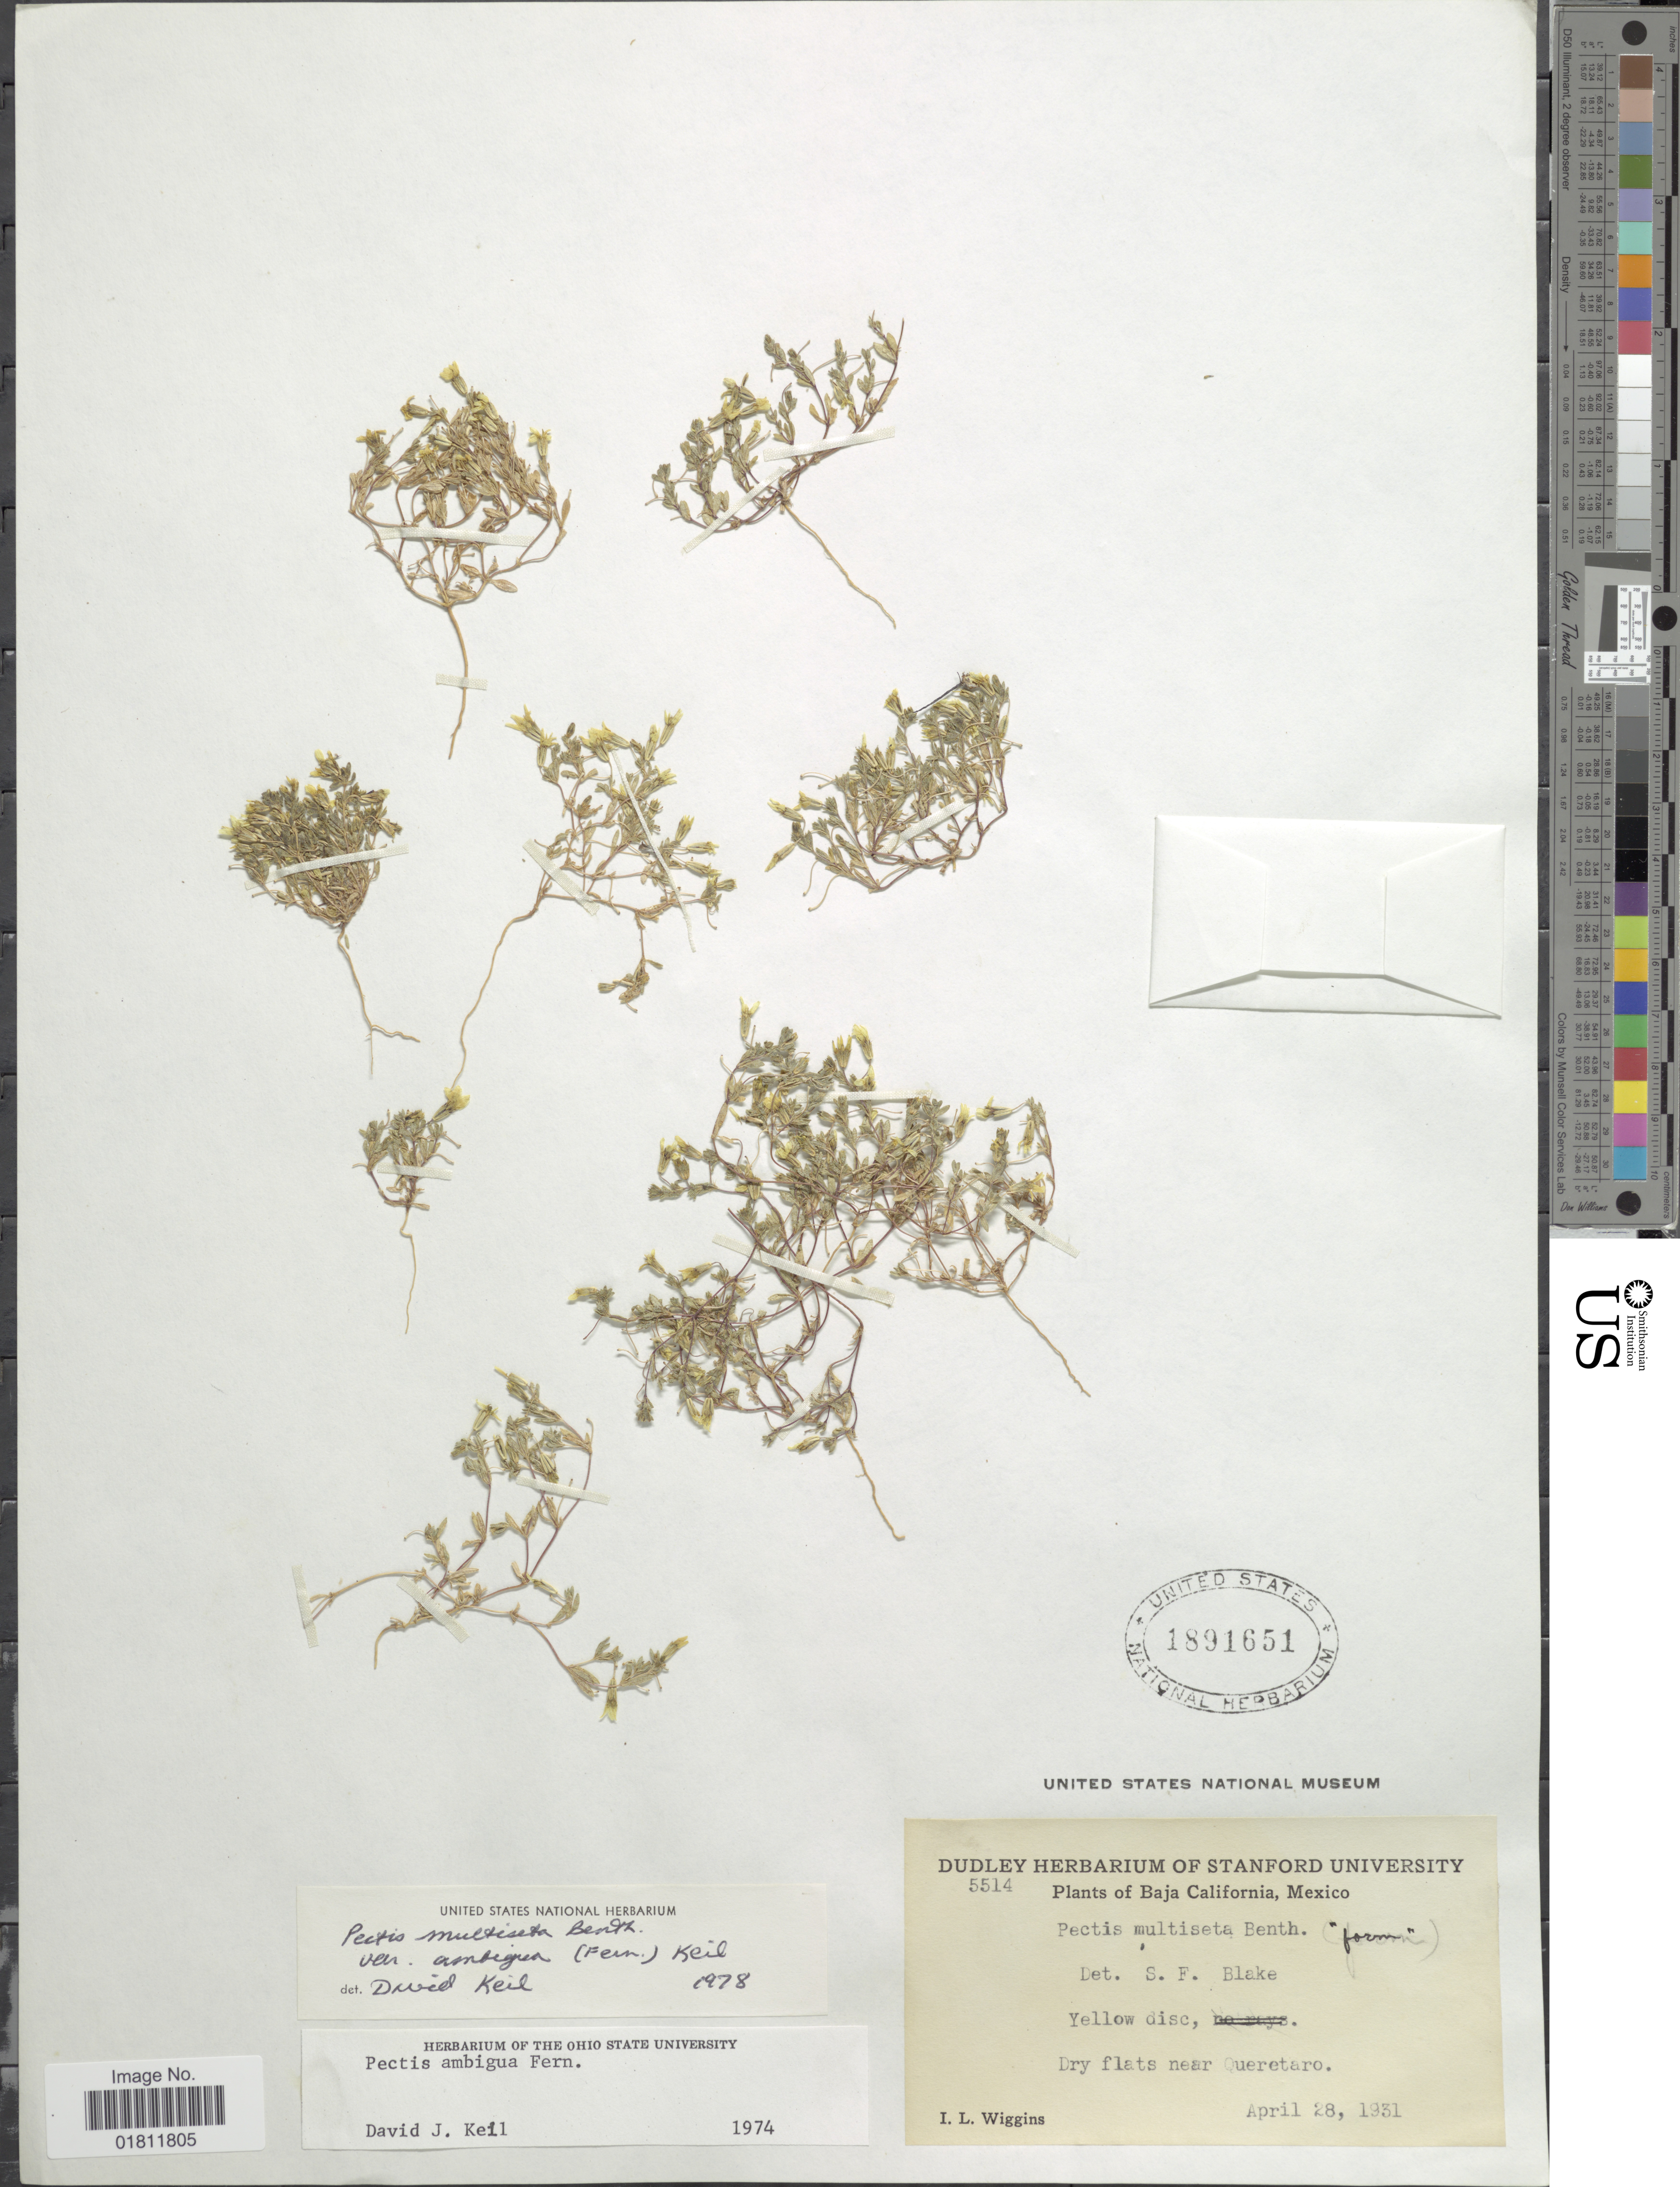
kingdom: Plantae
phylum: Tracheophyta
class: Magnoliopsida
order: Asterales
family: Asteraceae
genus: Pectis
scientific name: Pectis multiceps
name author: Urb.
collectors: I. L. Wiggins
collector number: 5514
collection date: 1931-04-28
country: Mexico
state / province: Baja California Sur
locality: Baja California, Mexico, Dry flats near Queretaro.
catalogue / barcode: US 1891651